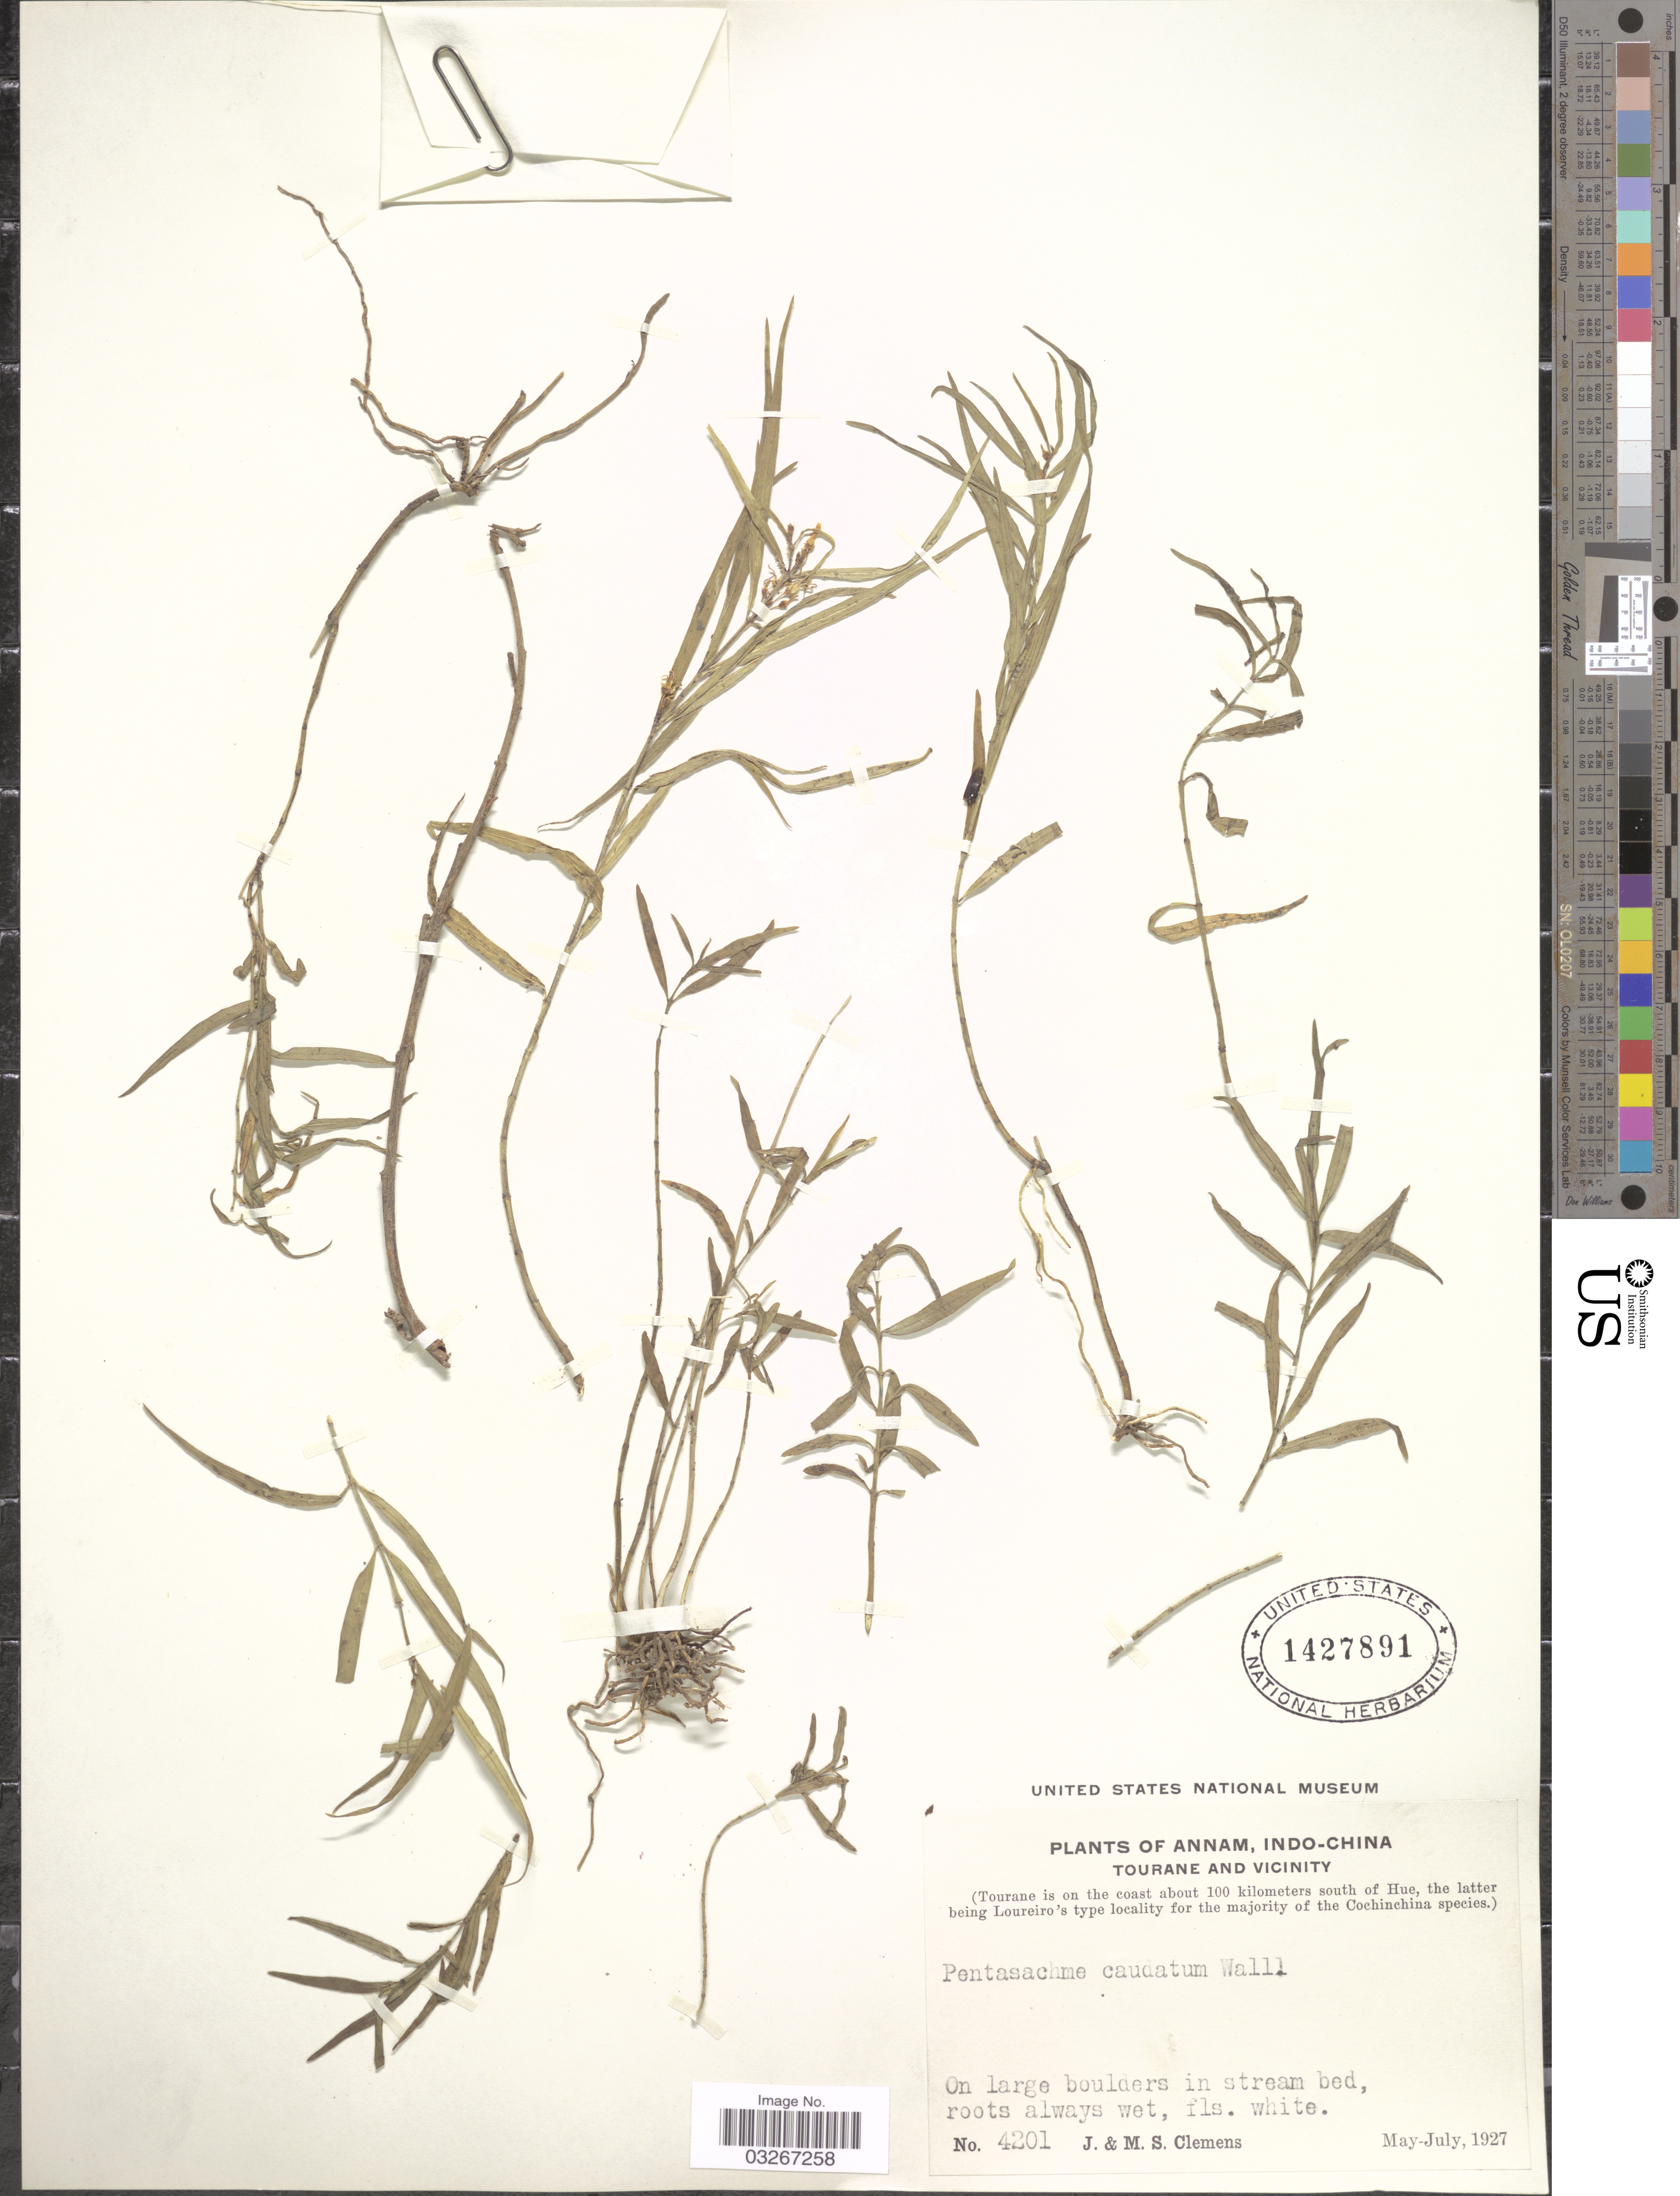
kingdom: Plantae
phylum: Tracheophyta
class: Magnoliopsida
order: Gentianales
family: Apocynaceae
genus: Pentasacme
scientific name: Pentasacme caudatum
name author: Wall. ex Wight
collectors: J. Clemens & M. S. Clemens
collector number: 4201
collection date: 1927-05/1927-07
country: Vietnam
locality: Annam, Indo-China. Tourane and Vicinity. Tourane is on the coast about 100 kilometers south of Hue.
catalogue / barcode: US 1427891